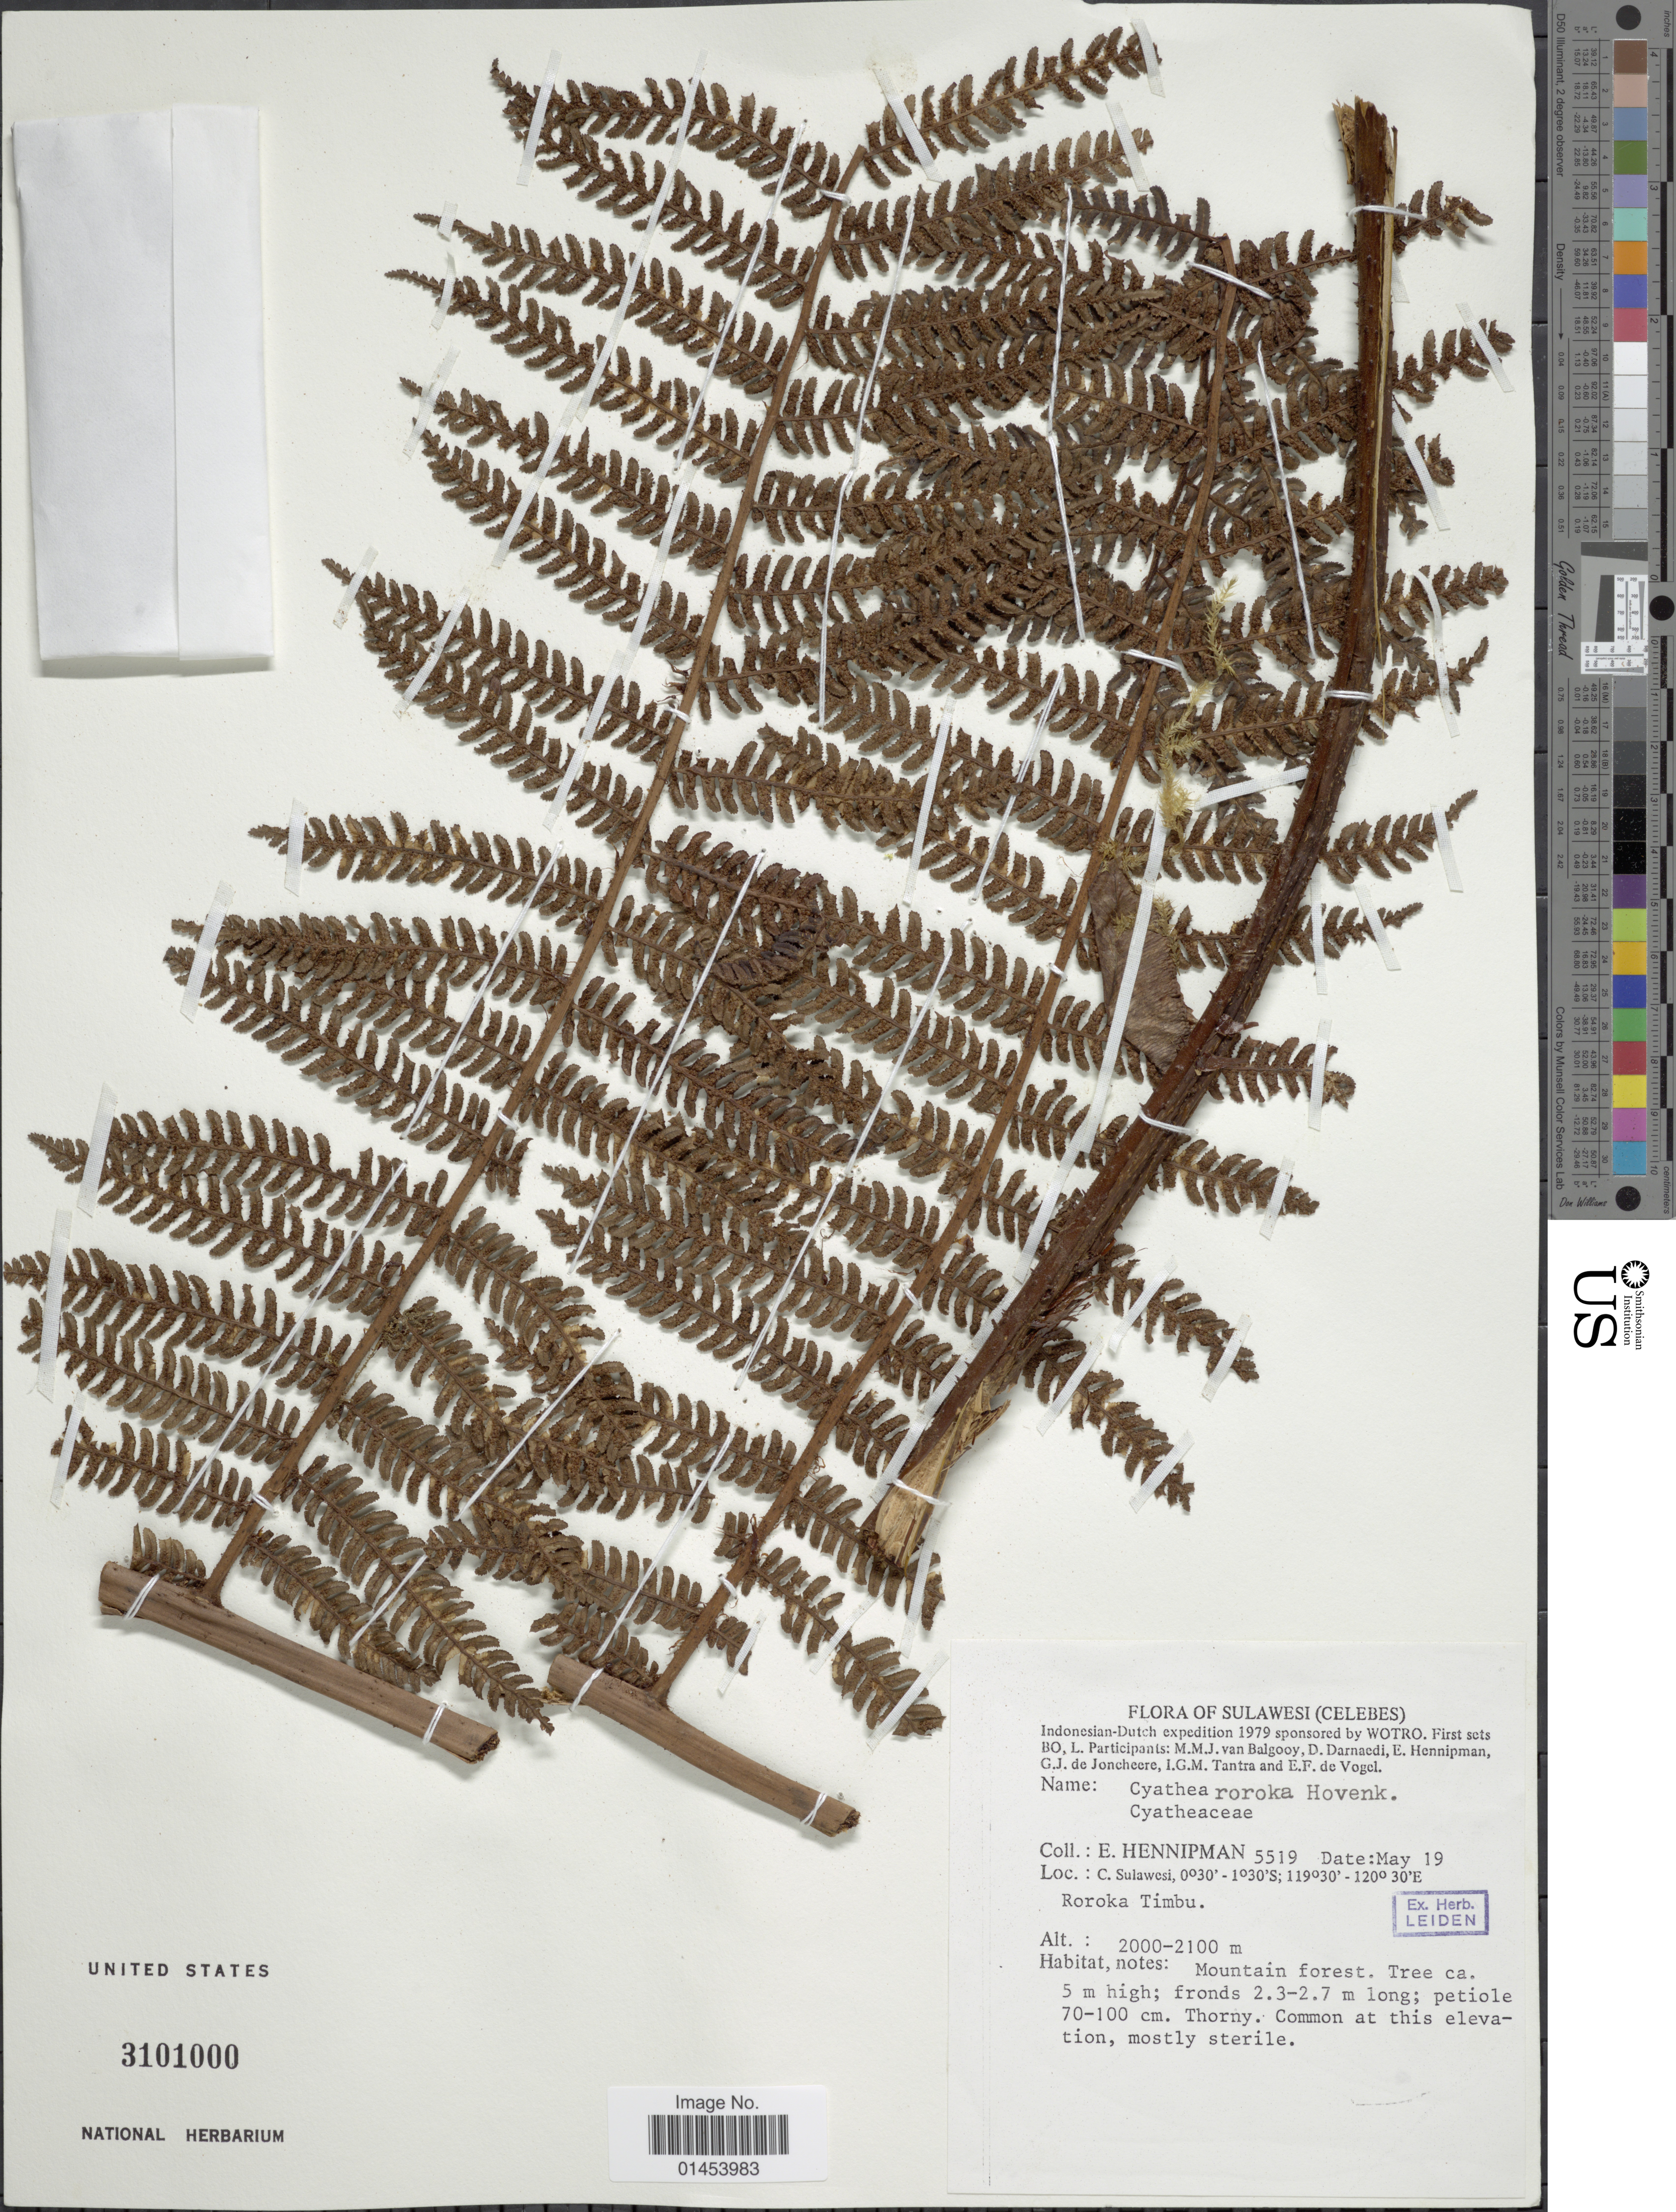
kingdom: Plantae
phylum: Tracheophyta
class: Polypodiopsida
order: Cyatheales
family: Cyatheaceae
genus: Cyathea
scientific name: Cyathea roroka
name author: Hovenkamp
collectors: E. Hennipman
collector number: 5519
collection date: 1979-05-19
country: Indonesia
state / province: Sulawesi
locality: C. Sulawesi, Roroka Timbu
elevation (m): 2000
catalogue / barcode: US 3101000